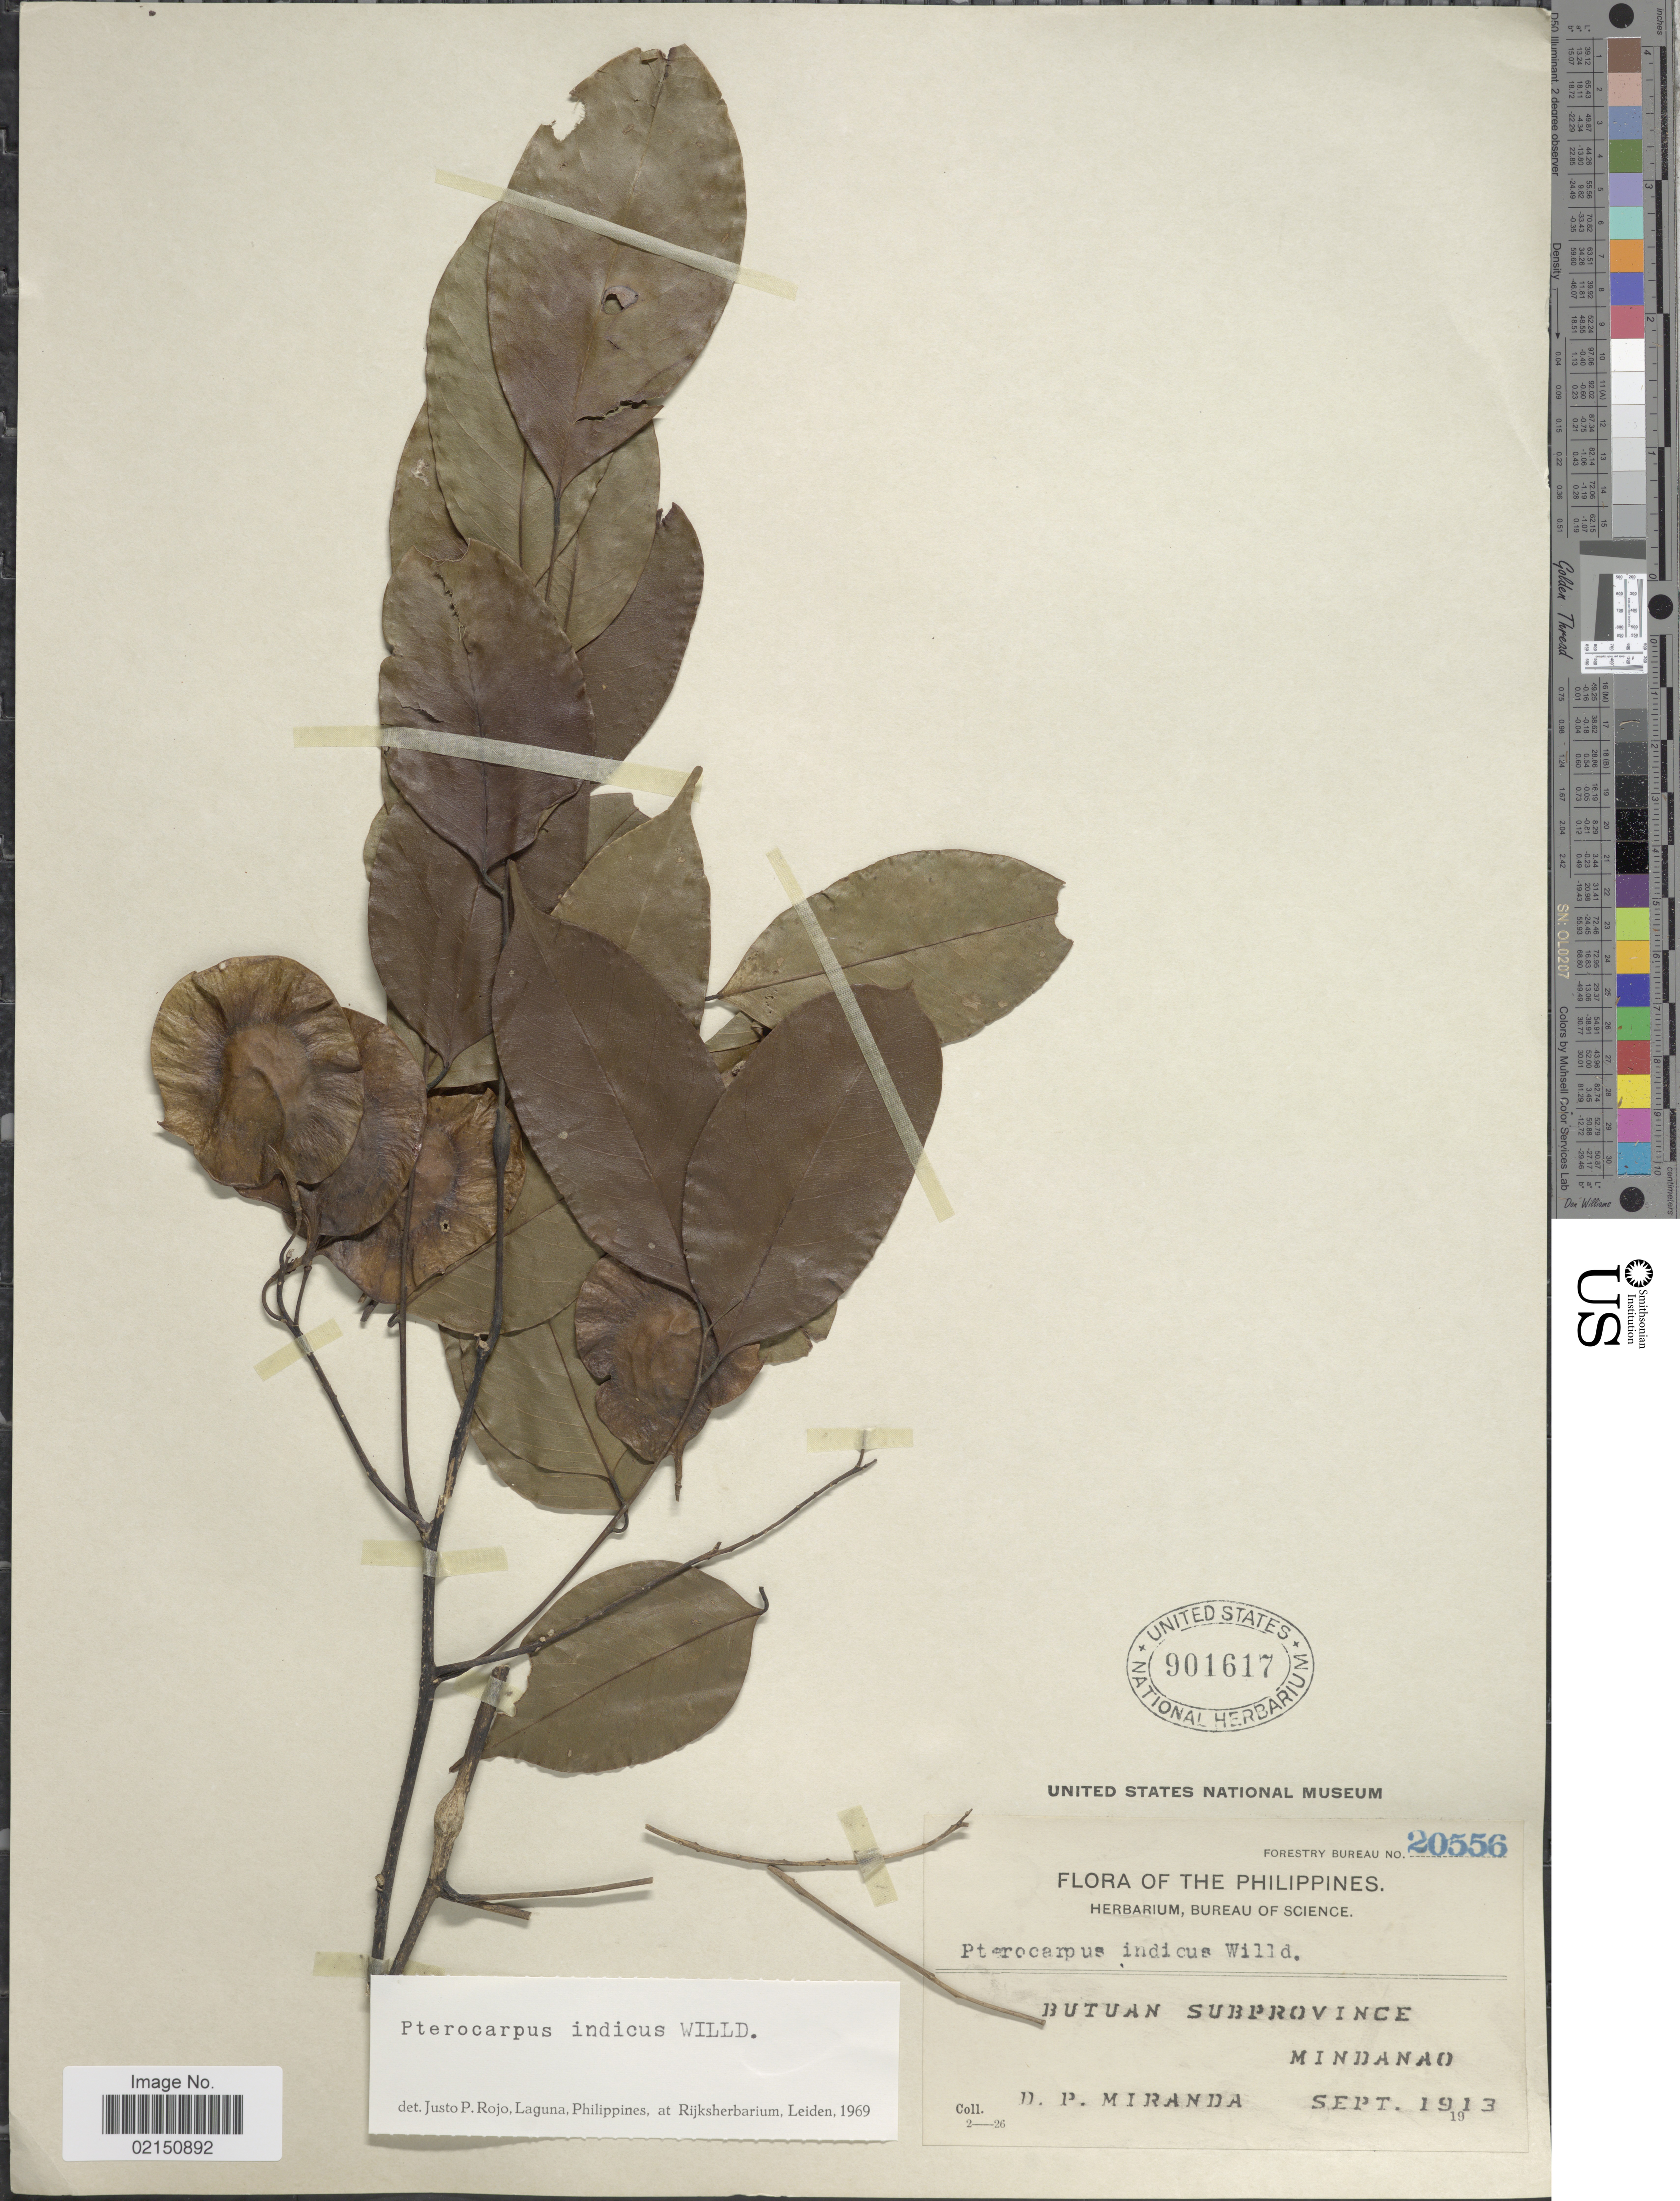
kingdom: Plantae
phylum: Tracheophyta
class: Magnoliopsida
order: Fabales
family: Fabaceae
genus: Pterocarpus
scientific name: Pterocarpus indicus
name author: Willd.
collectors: D. P. Miranda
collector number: Forestry Bureau 20556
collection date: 1913-09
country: Philippines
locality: Butuan Subprovince, Mindanao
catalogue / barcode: US 901617